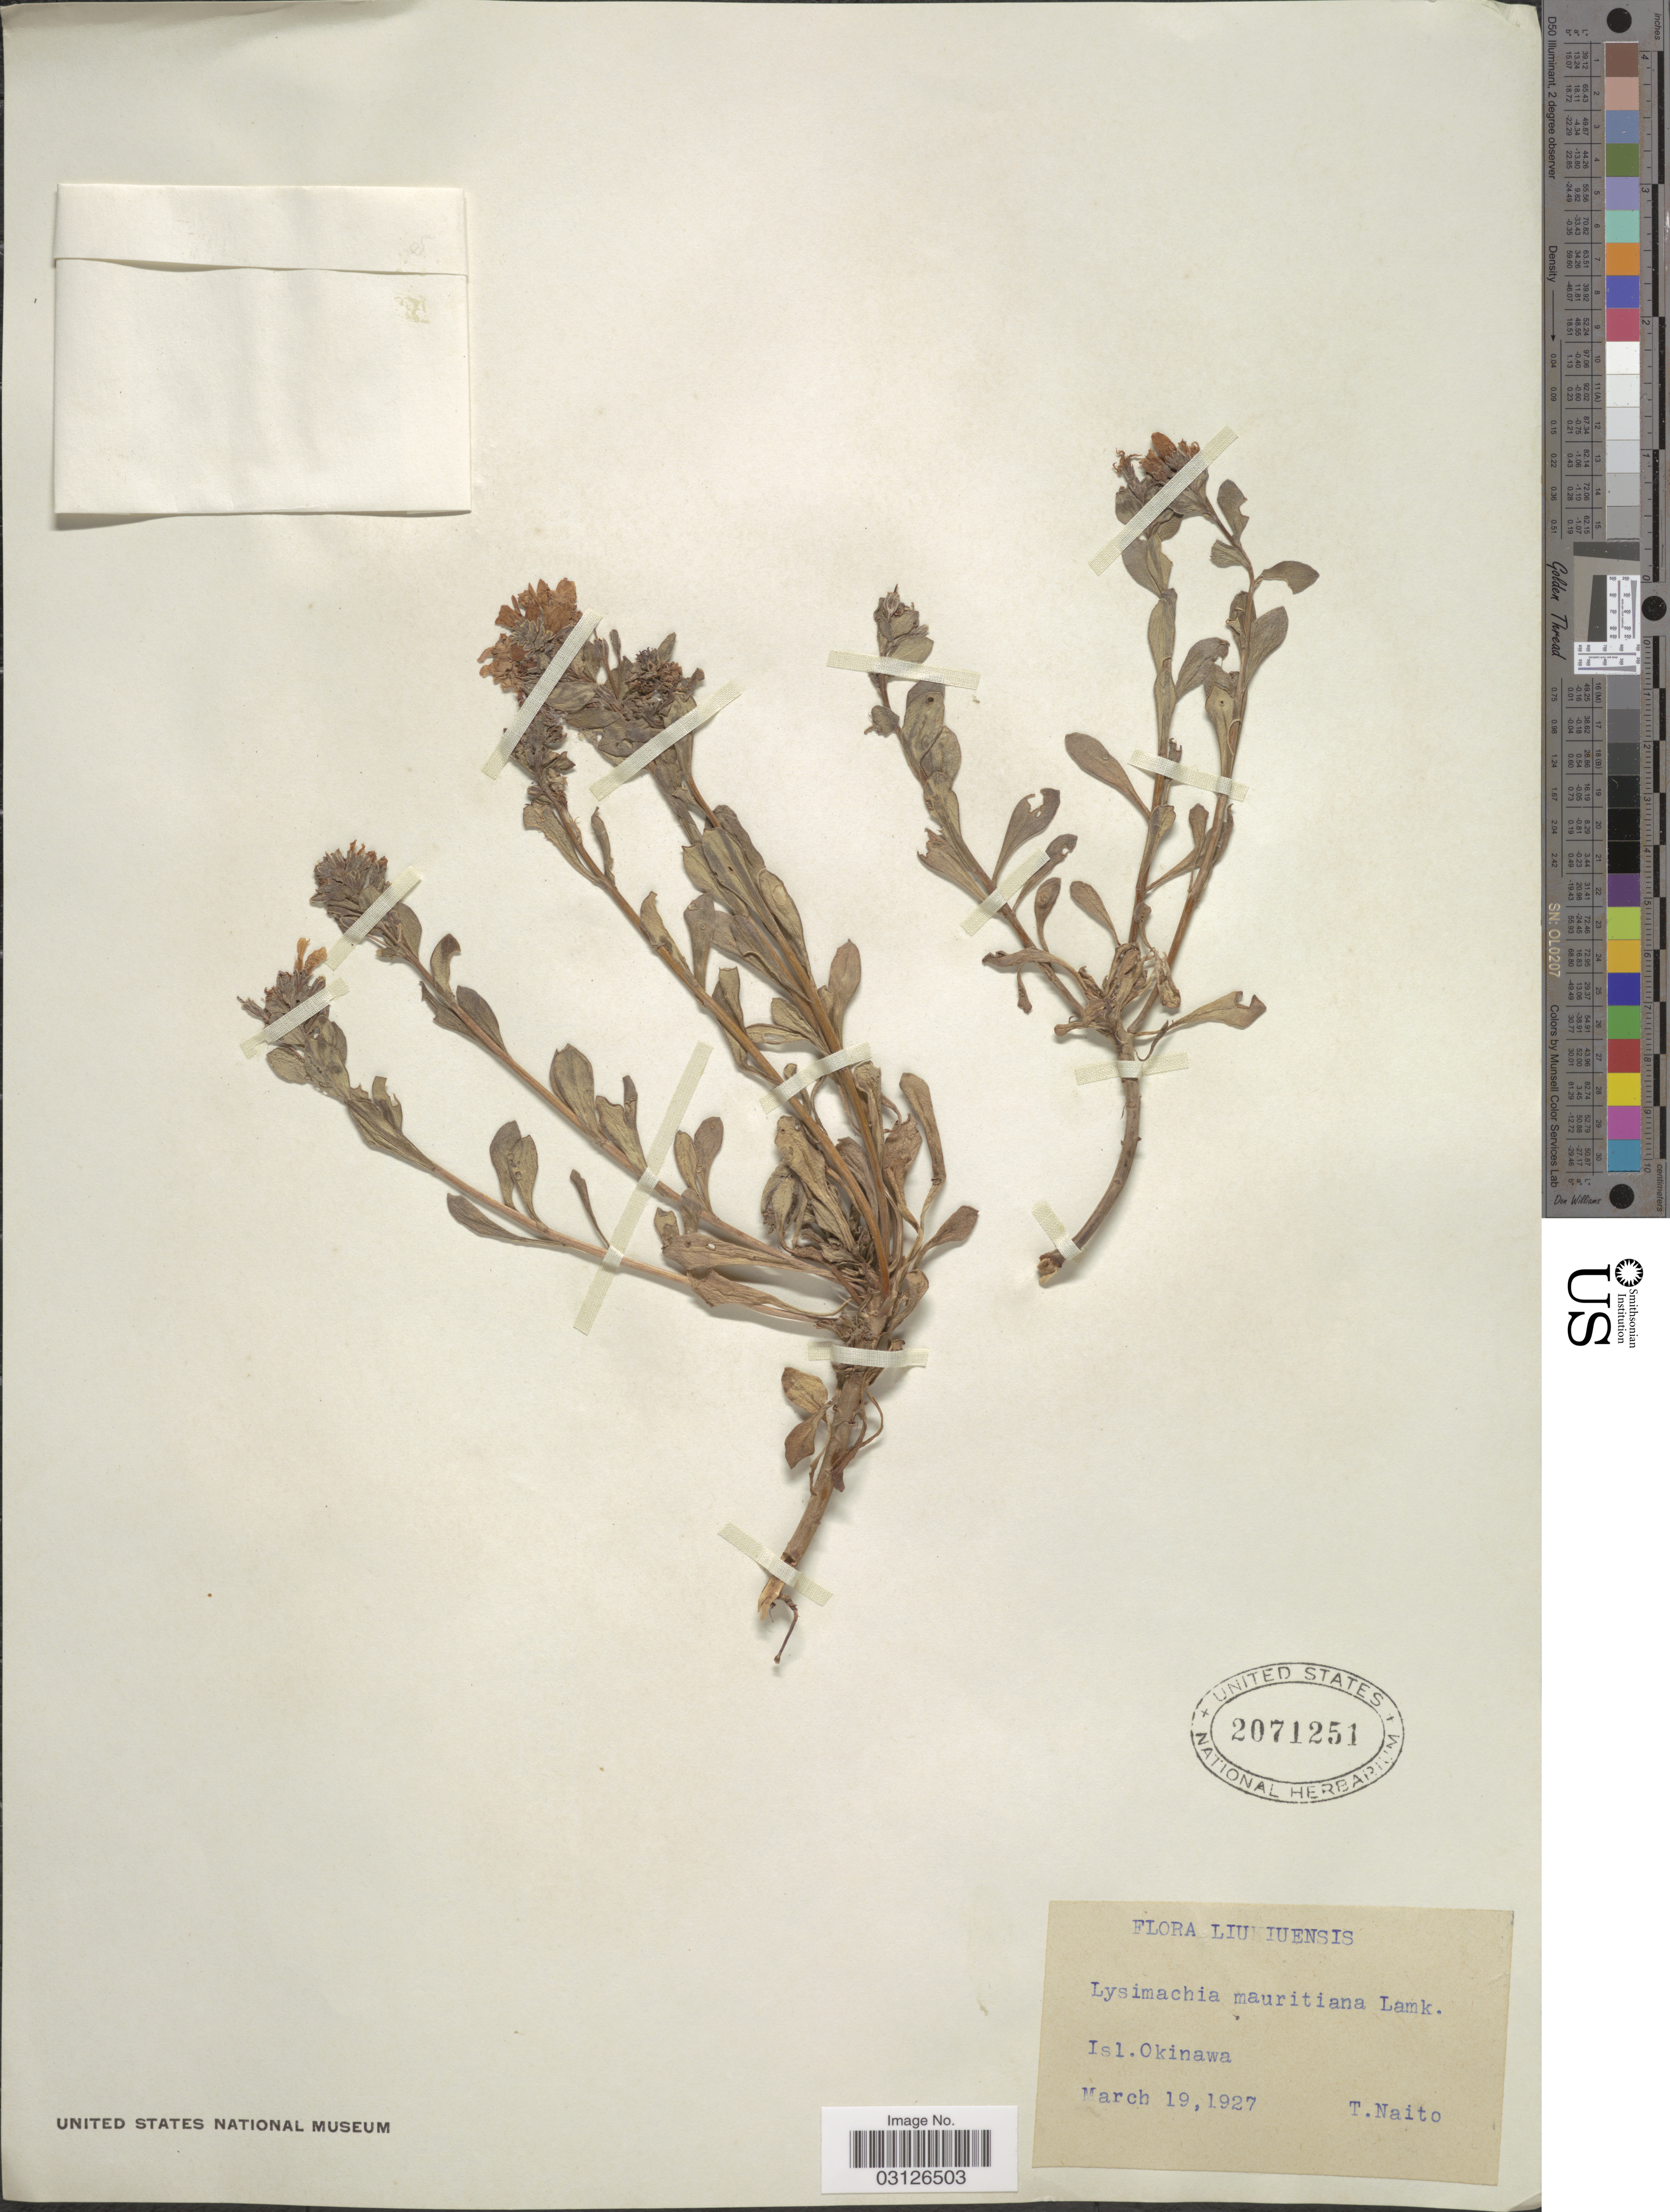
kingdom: Plantae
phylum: Tracheophyta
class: Magnoliopsida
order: Ericales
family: Primulaceae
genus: Lysimachia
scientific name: Lysimachia mauritiana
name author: Lam.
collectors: T. Naito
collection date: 1927-03-19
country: Japan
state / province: Okinawa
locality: Liukiuensis.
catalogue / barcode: US 2071251